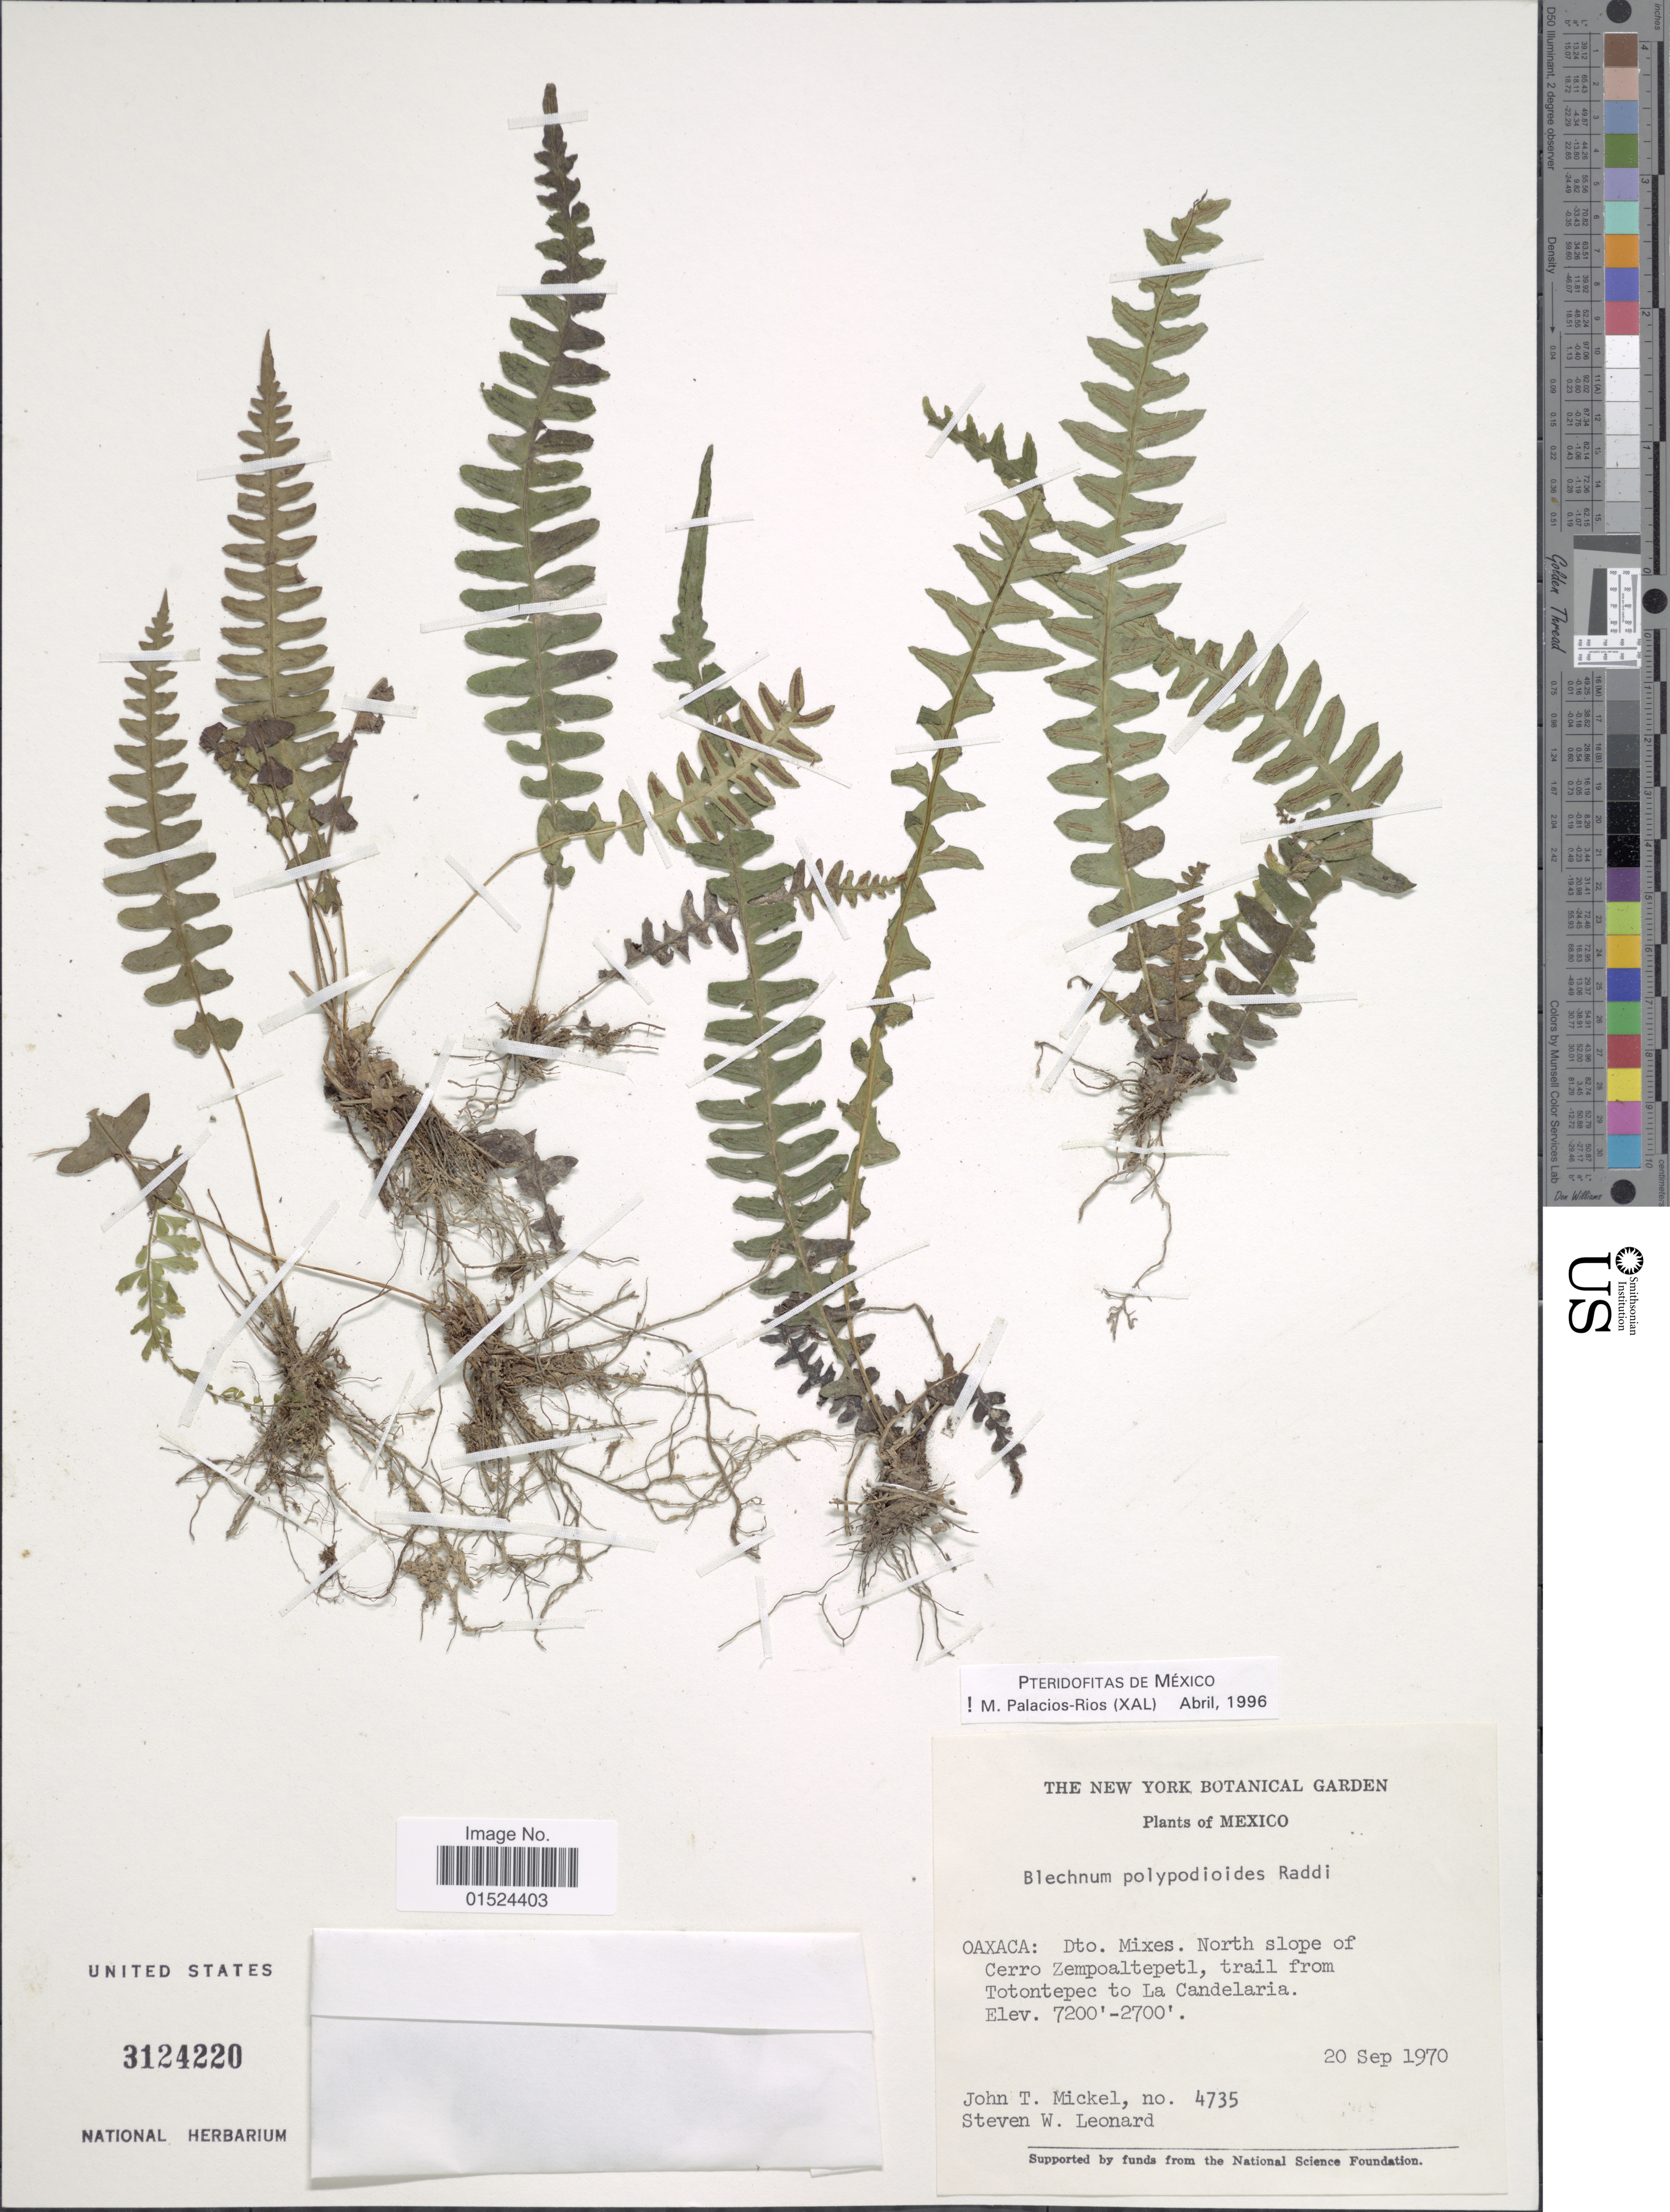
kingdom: Plantae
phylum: Tracheophyta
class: Polypodiopsida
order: Polypodiales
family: Blechnaceae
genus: Blechnum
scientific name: Blechnum polypodioides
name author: Raddi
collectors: J. T. Mickel & S. W. Leonard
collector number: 4735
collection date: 1970-09-20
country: Mexico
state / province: Oaxaca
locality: Dto. Mixes. North slope of Cerro Zempoaltepetl, trail from Totontepec to La Candelaria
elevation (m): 823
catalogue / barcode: US 3124220